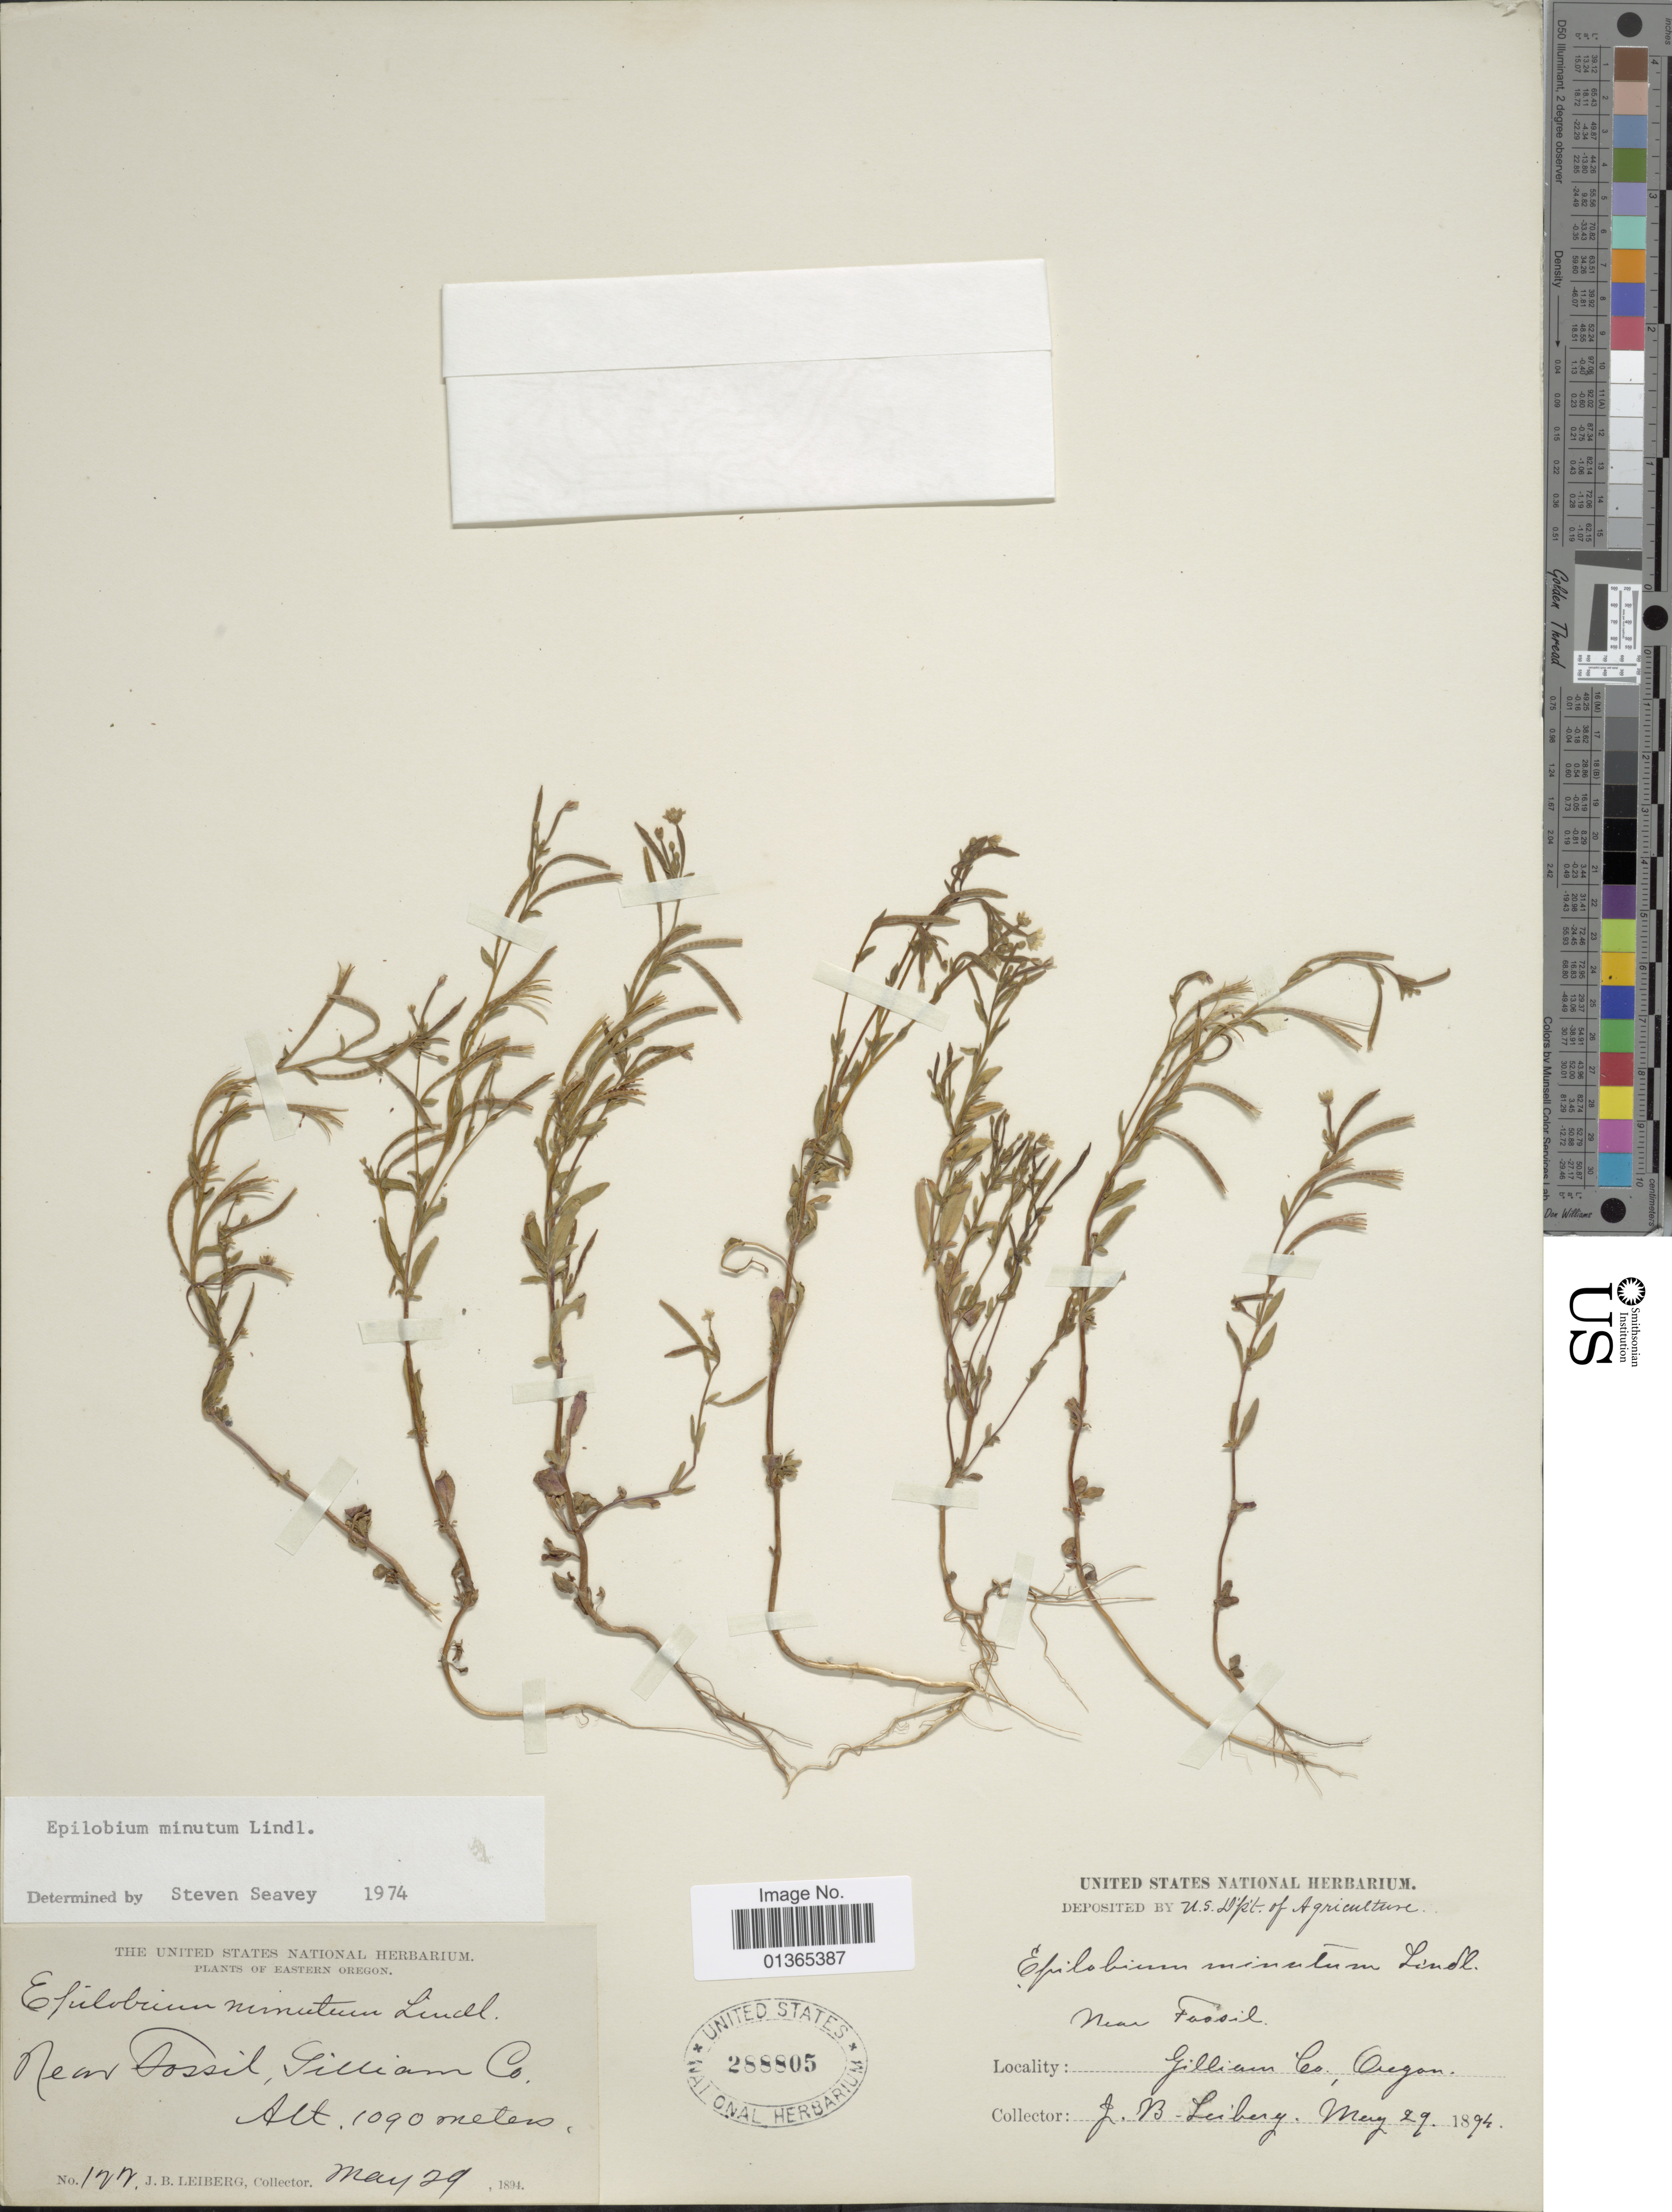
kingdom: Plantae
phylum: Tracheophyta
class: Magnoliopsida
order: Myrtales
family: Onagraceae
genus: Epilobium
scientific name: Epilobium minutum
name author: Lindl. ex Lehm.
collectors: J. B. Leiberg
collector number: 122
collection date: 1894-05-29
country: United States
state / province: Oregon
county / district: Gilliam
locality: Eastern Oregon. Near Fossil, Gilliam Co.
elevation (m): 1090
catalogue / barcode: US 288805